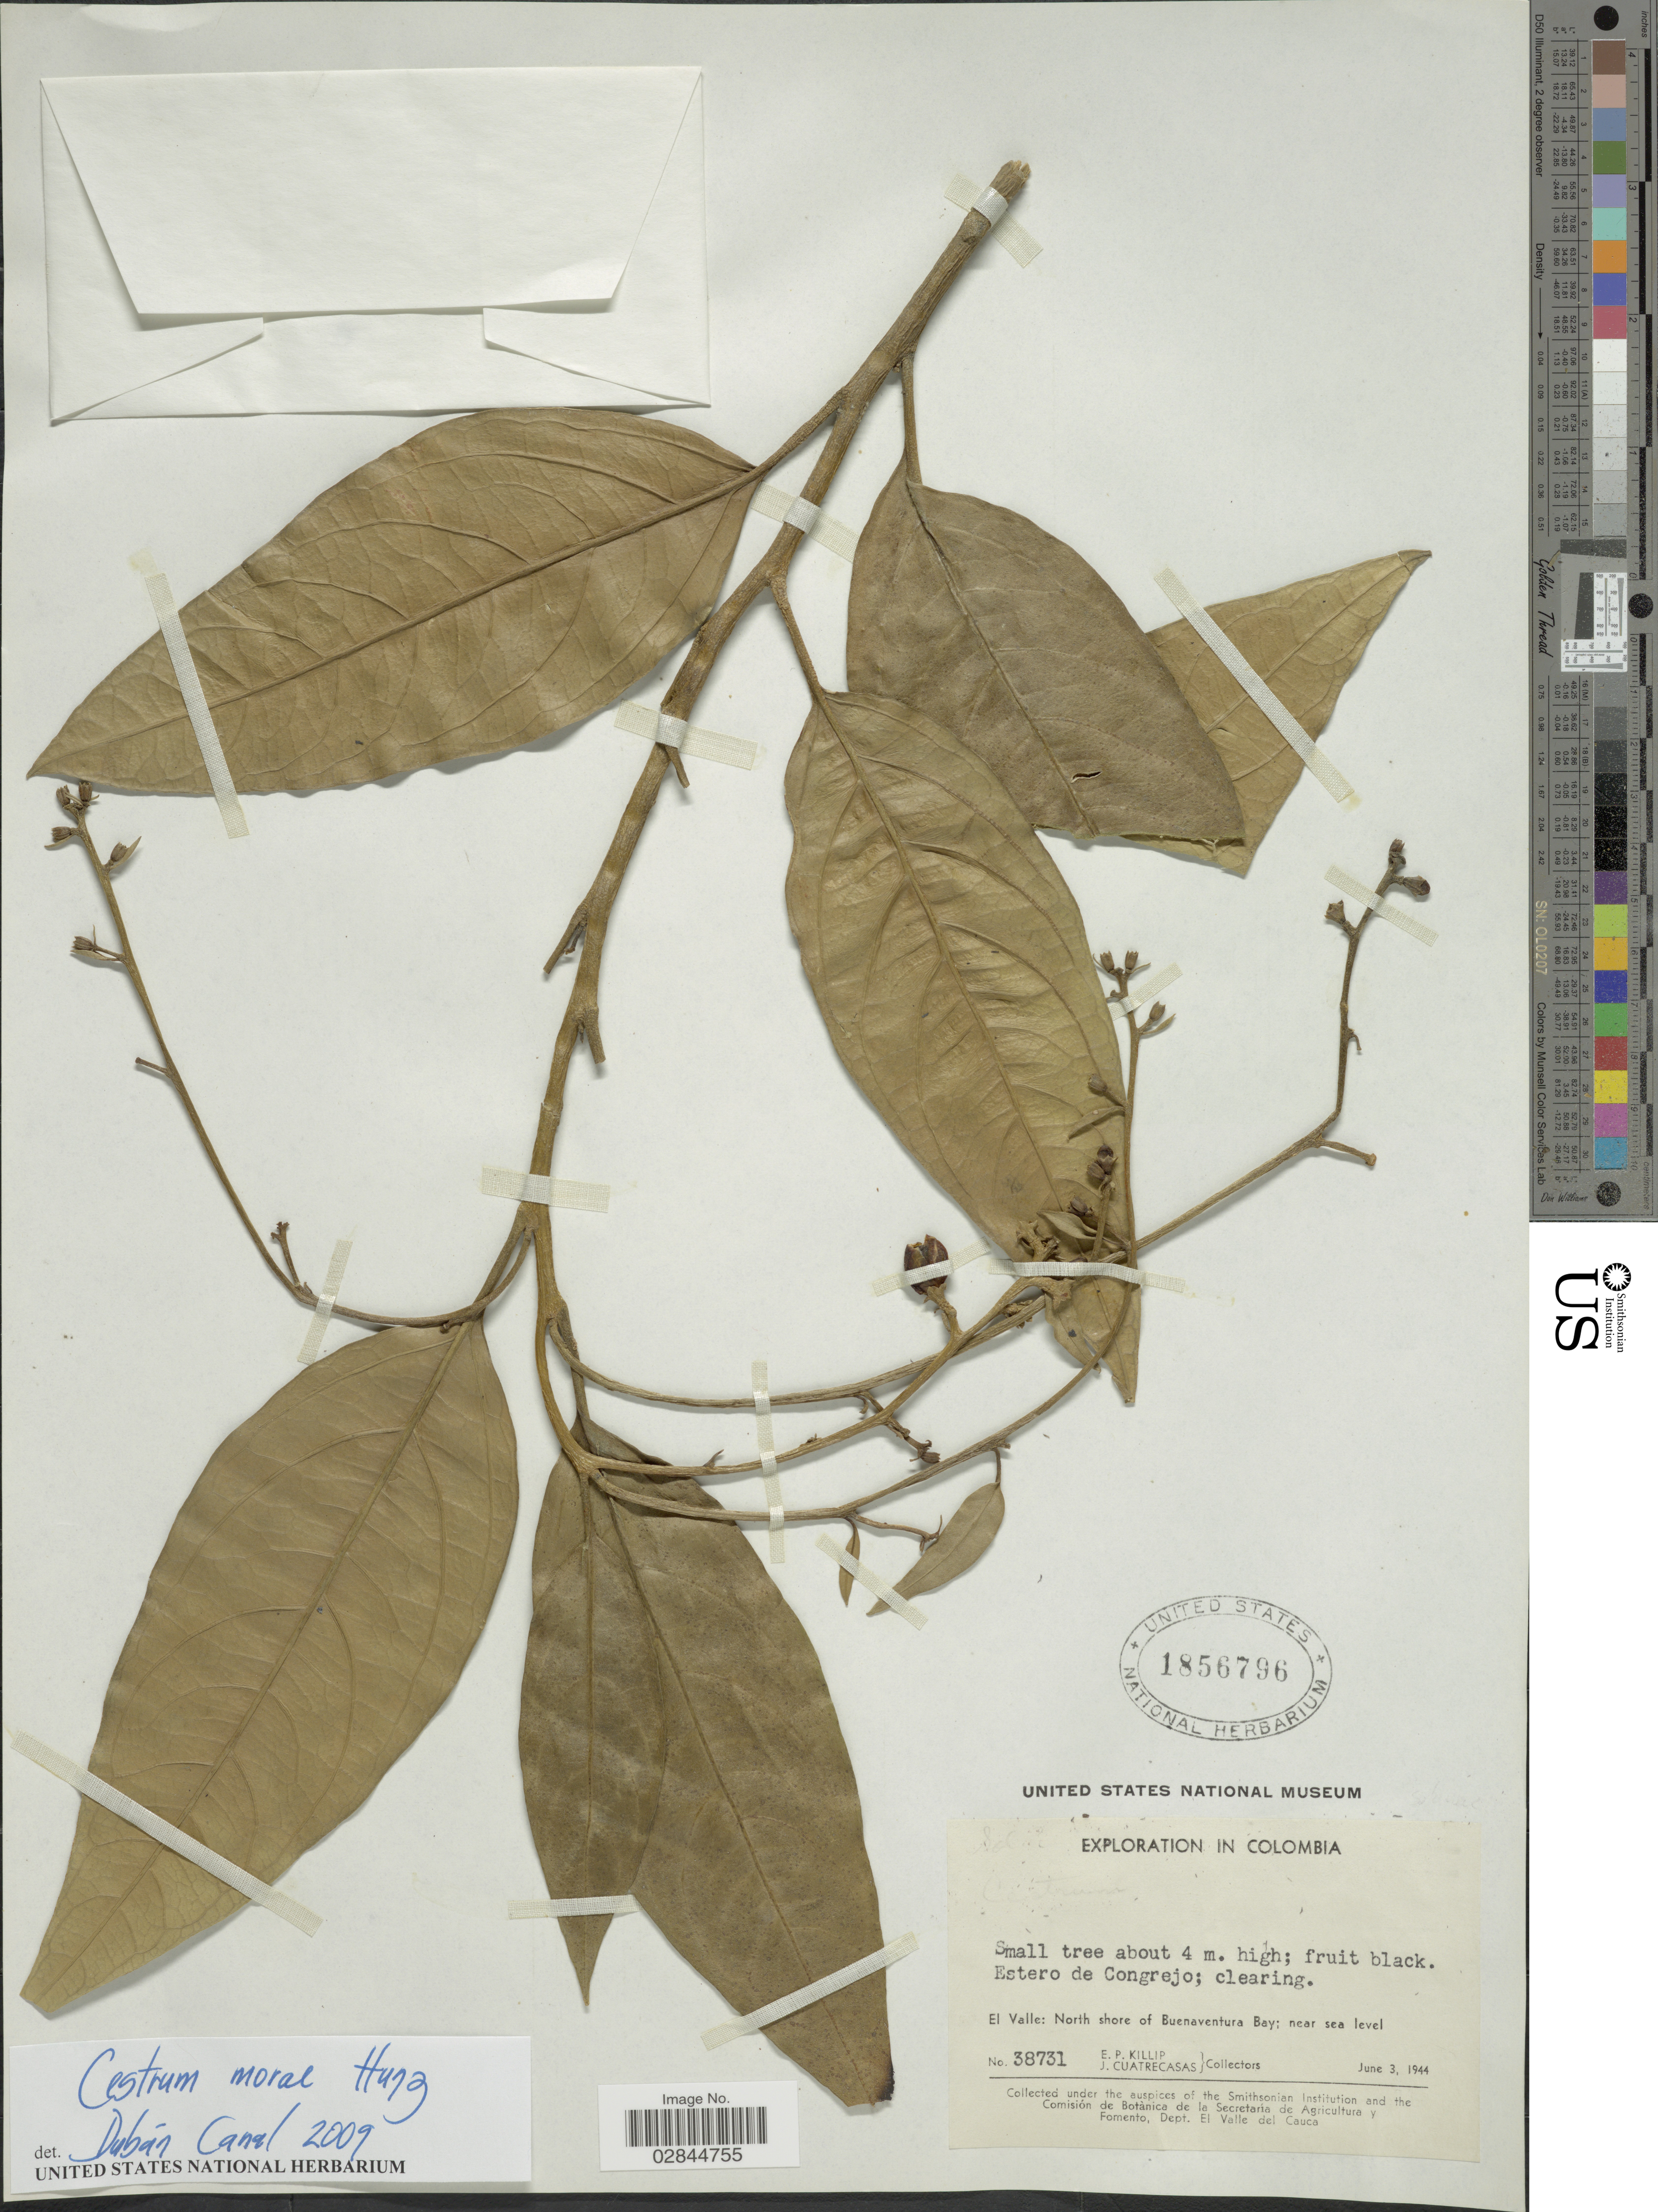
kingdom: Plantae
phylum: Tracheophyta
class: Magnoliopsida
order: Solanales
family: Solanaceae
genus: Cestrum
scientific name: Cestrum morae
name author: Hunz.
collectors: E. P. Killip & J. Cuatrecasas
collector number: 38731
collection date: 1944-06-03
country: Colombia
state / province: Valle del Cauca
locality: Estero de Congrejo. El Valle: North shore of Buenaventura Bay.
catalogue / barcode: US 1856796